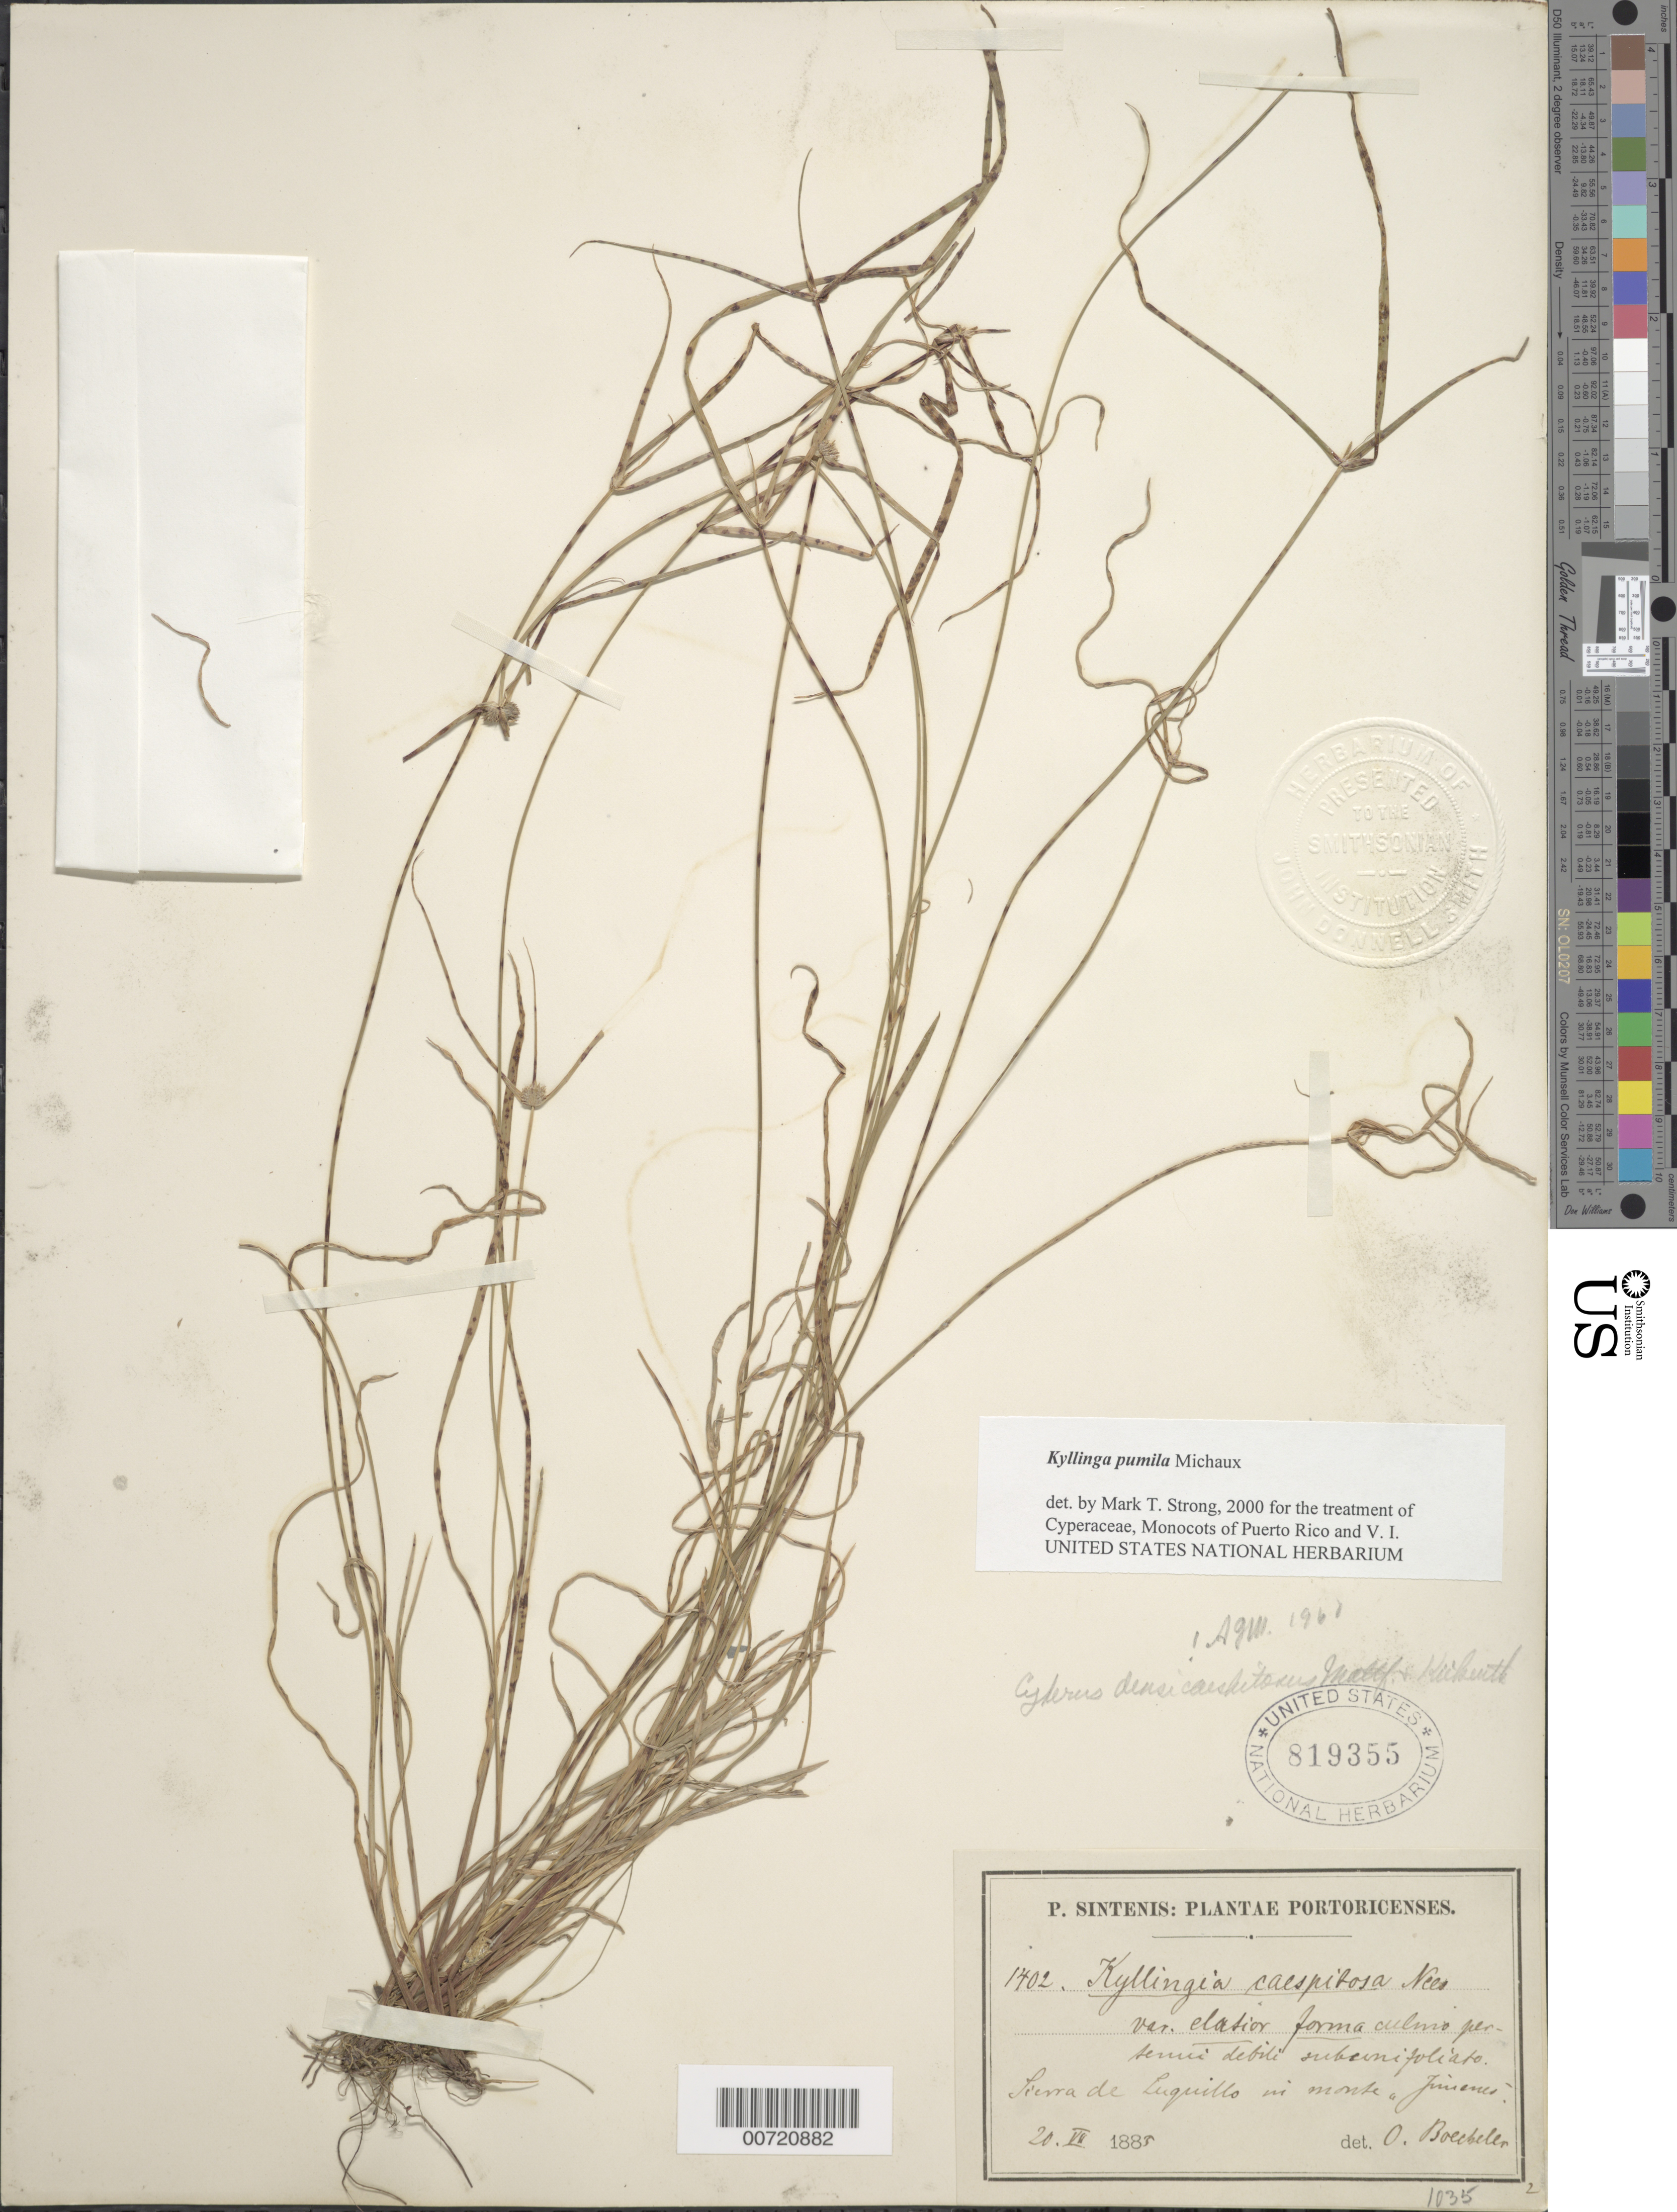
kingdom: Plantae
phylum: Tracheophyta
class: Liliopsida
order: Poales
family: Cyperaceae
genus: Cyperus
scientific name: Cyperus hortensis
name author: (Salzm. ex Steud.) Dorr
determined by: Strong, Mark T., (BOT), Smithsonian Institution - National Museum of Natural History (UNITED STATES)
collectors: P. Sintenis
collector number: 1402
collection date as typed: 20 Apr 1885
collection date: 1885-04-20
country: Puerto Rico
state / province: Luquillo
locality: Sierra de Luquillo.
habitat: In monte Jimenes.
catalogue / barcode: US 819355